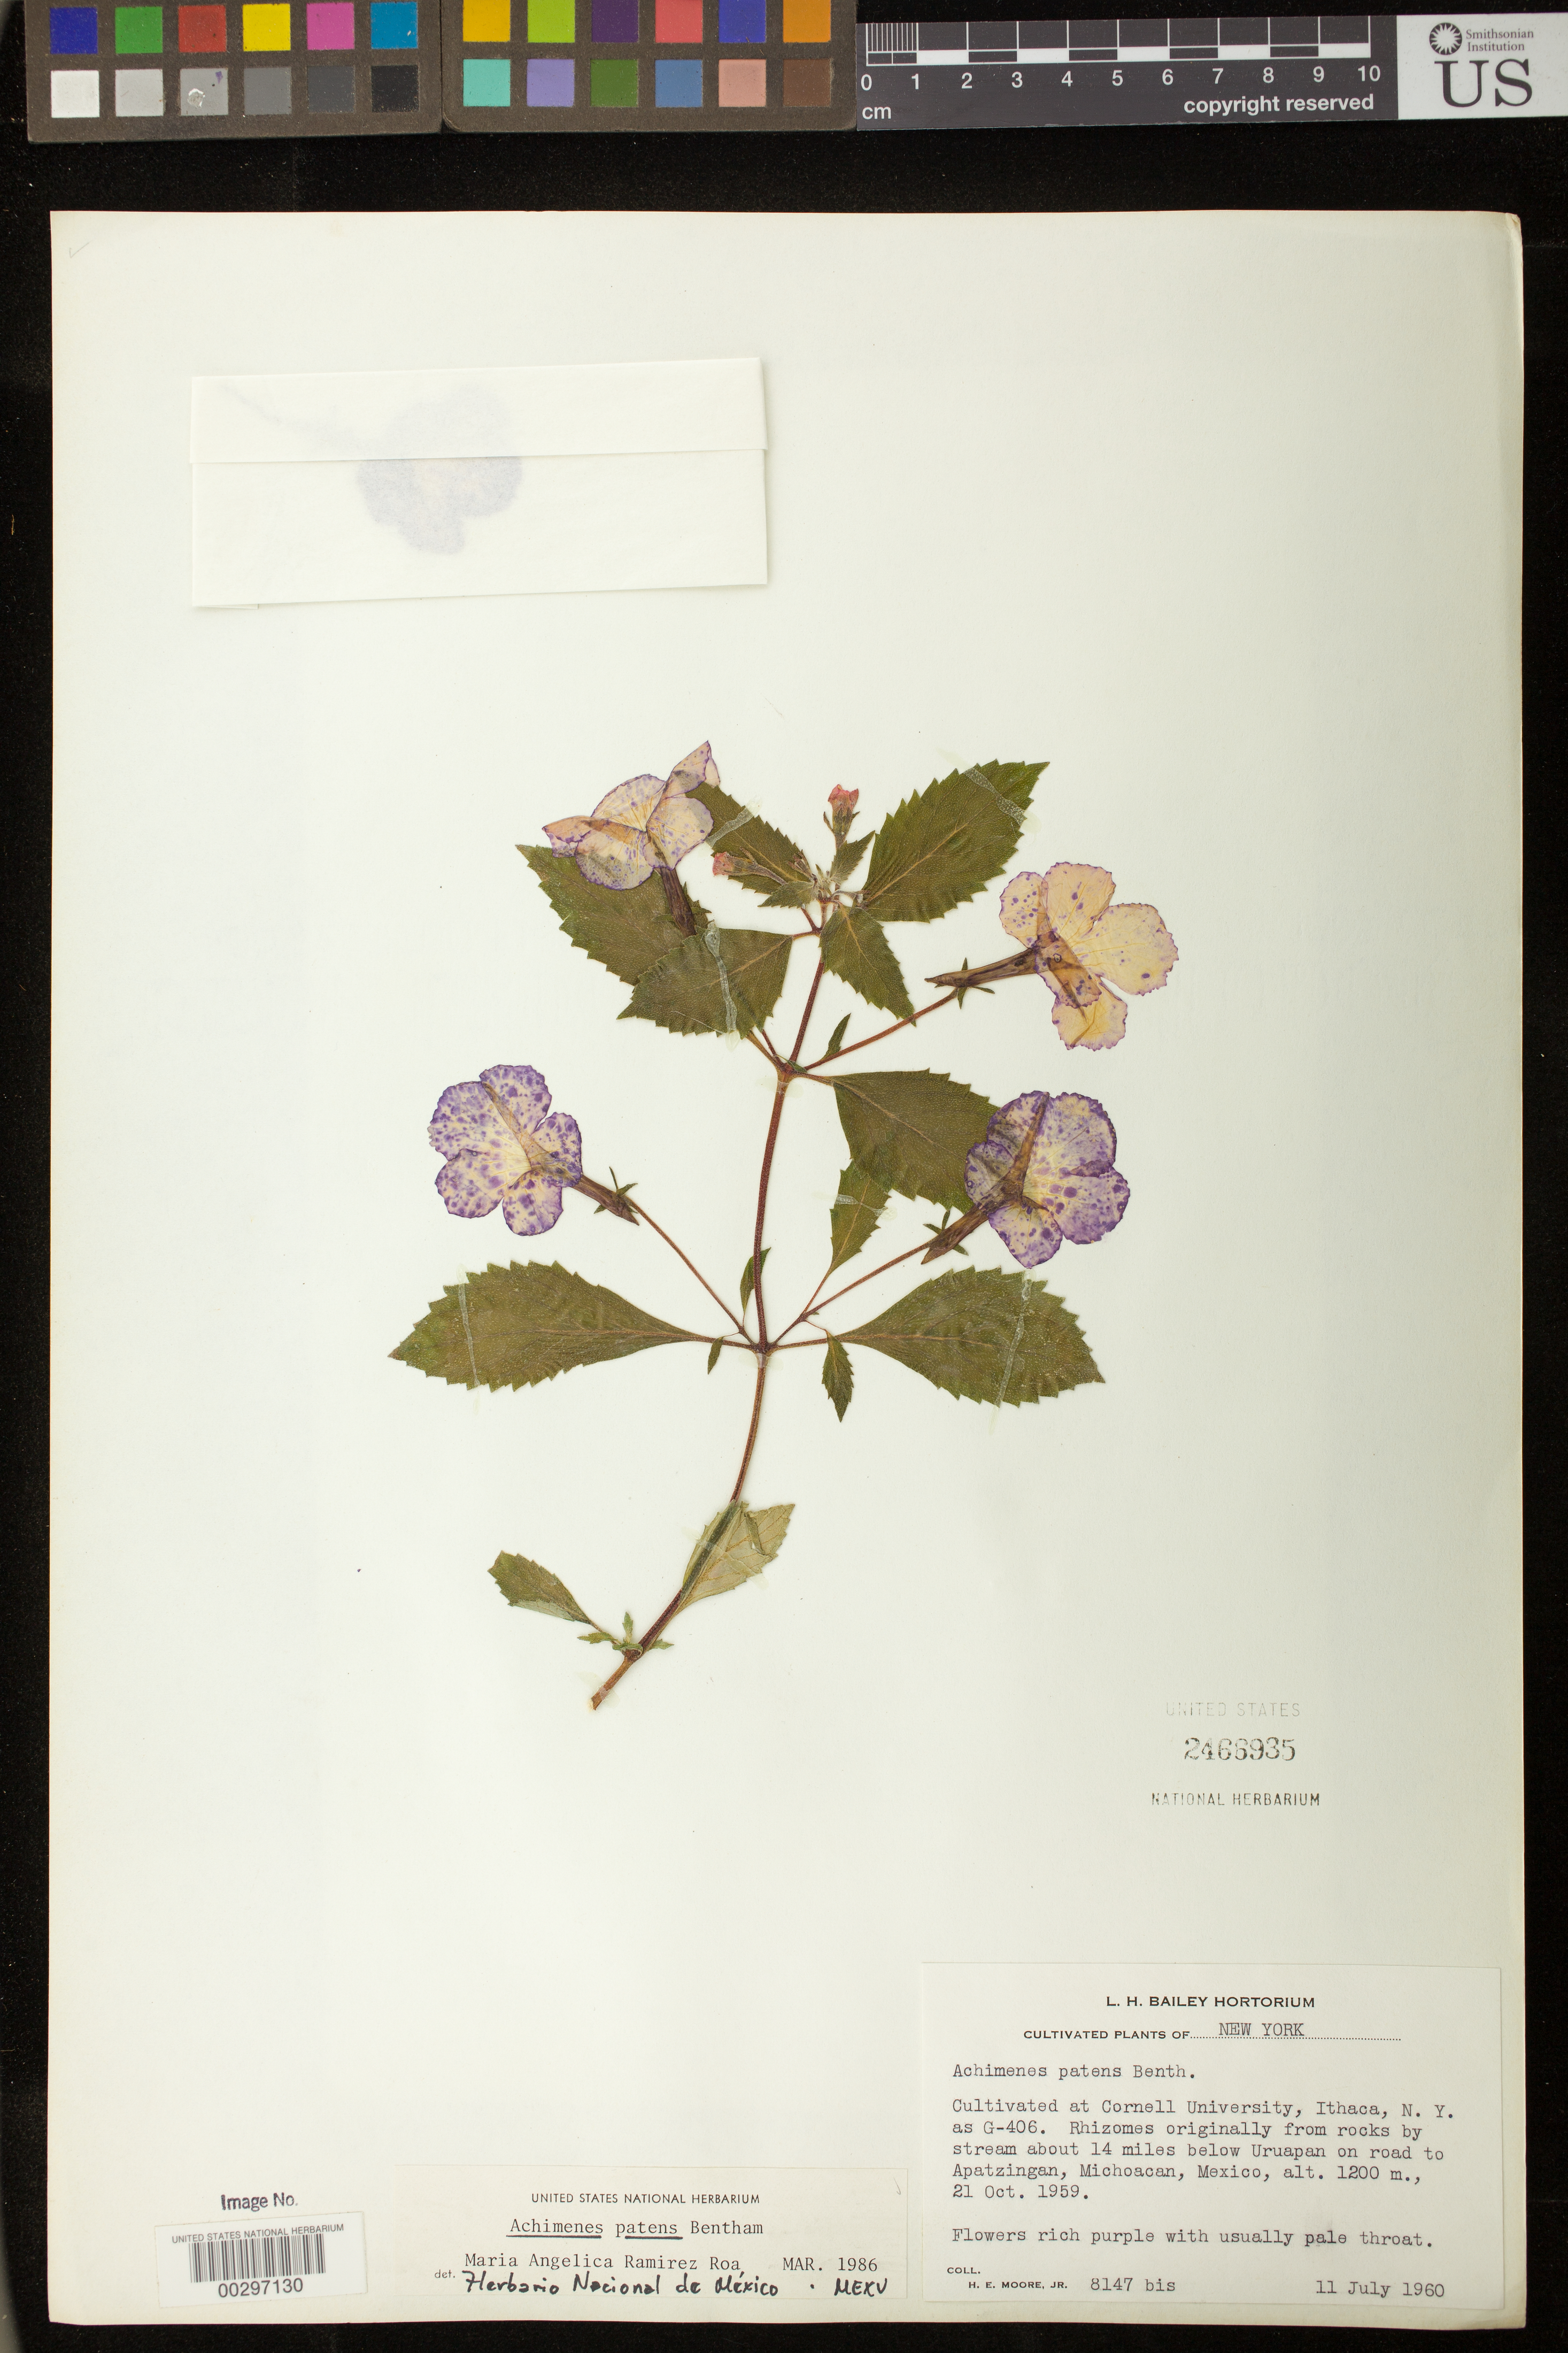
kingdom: Plantae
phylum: Tracheophyta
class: Magnoliopsida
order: Lamiales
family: Gesneriaceae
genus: Achimenes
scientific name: Achimenes patens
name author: Benth.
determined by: Skog, Laurence E.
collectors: H. E. Moore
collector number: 8147 bis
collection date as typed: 11 Jul 1960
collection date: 1960-07-11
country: Mexico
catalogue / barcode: US 2466935